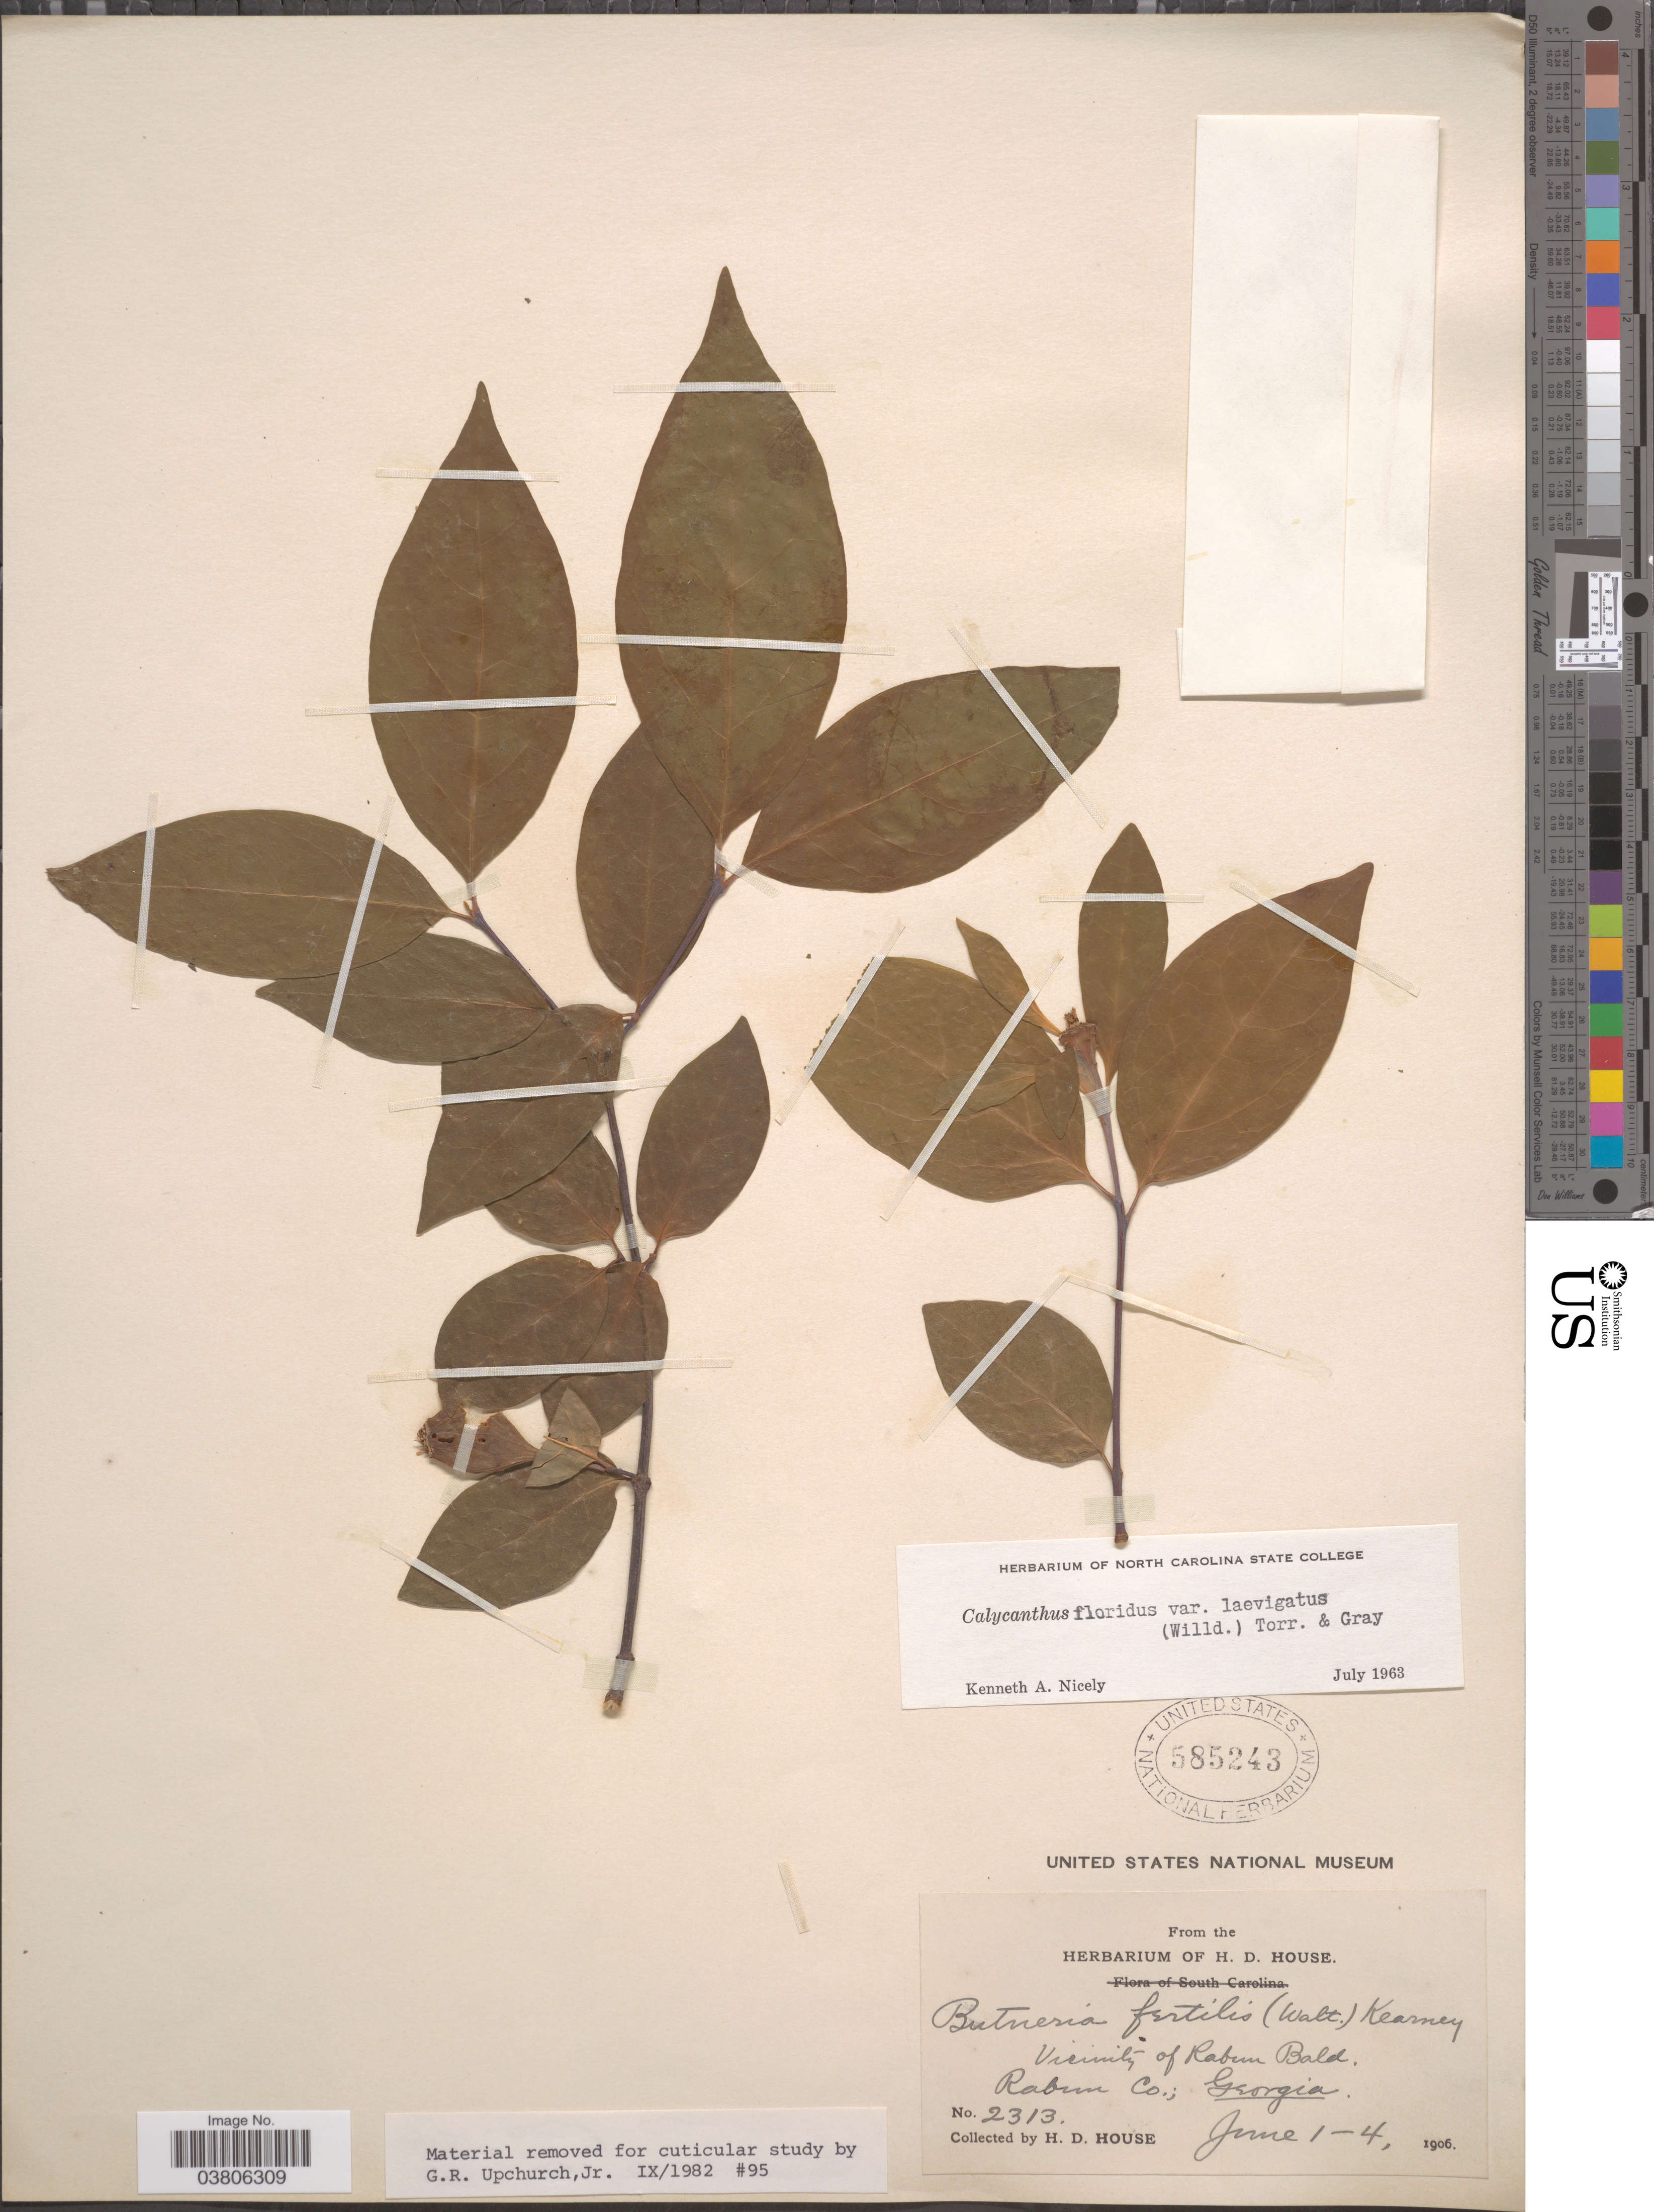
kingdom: Plantae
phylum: Tracheophyta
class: Magnoliopsida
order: Laurales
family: Calycanthaceae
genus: Calycanthus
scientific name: Calycanthus floridus var. laevigatus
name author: (Willd.) Torr. & A. Gray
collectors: H. D. House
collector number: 2313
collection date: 1906-06-01/1906-06-04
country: United States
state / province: Georgia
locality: Vicinity of Rabun Bald. Rabun Co.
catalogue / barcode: US 585243